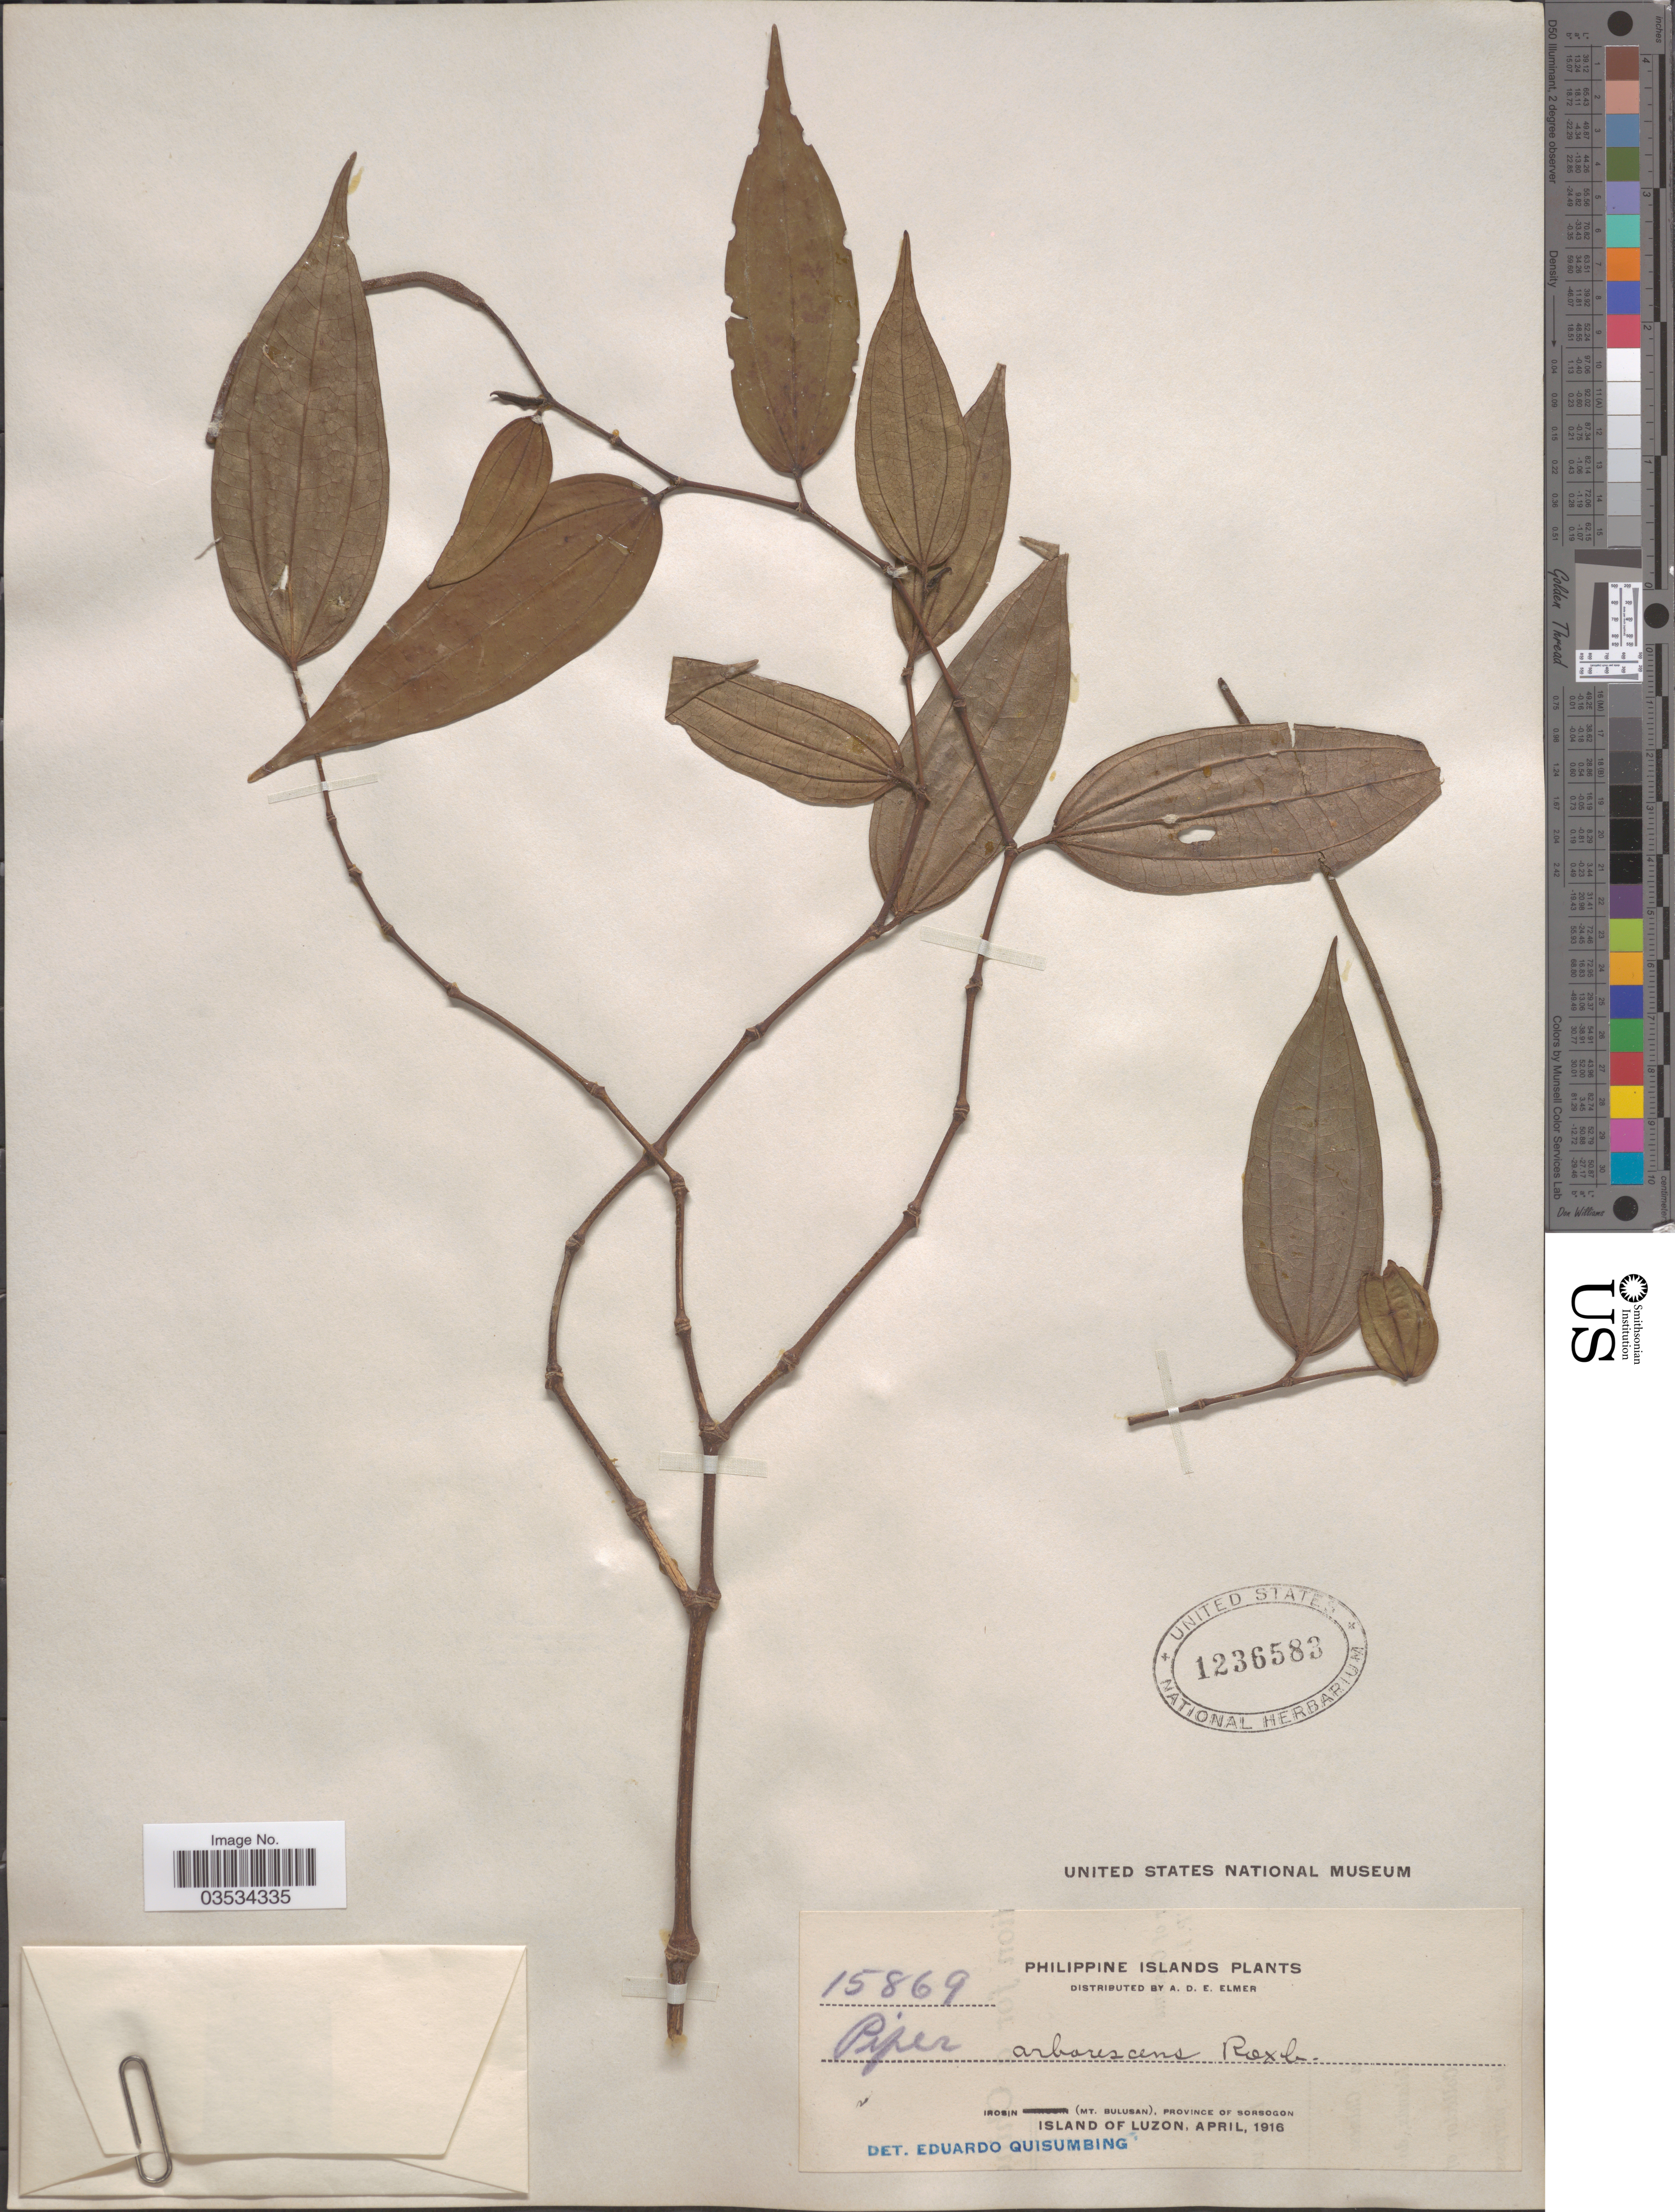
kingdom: Plantae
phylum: Tracheophyta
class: Magnoliopsida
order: Piperales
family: Piperaceae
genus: Piper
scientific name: Piper arborescens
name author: Roxb.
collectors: A. D. E. Elmer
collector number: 15869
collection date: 1916-04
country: Philippines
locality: Philippine Islands. Irosin (Mt. Bulusan), Province of Sorsogon. Island of Luzon.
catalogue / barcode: US 1236583